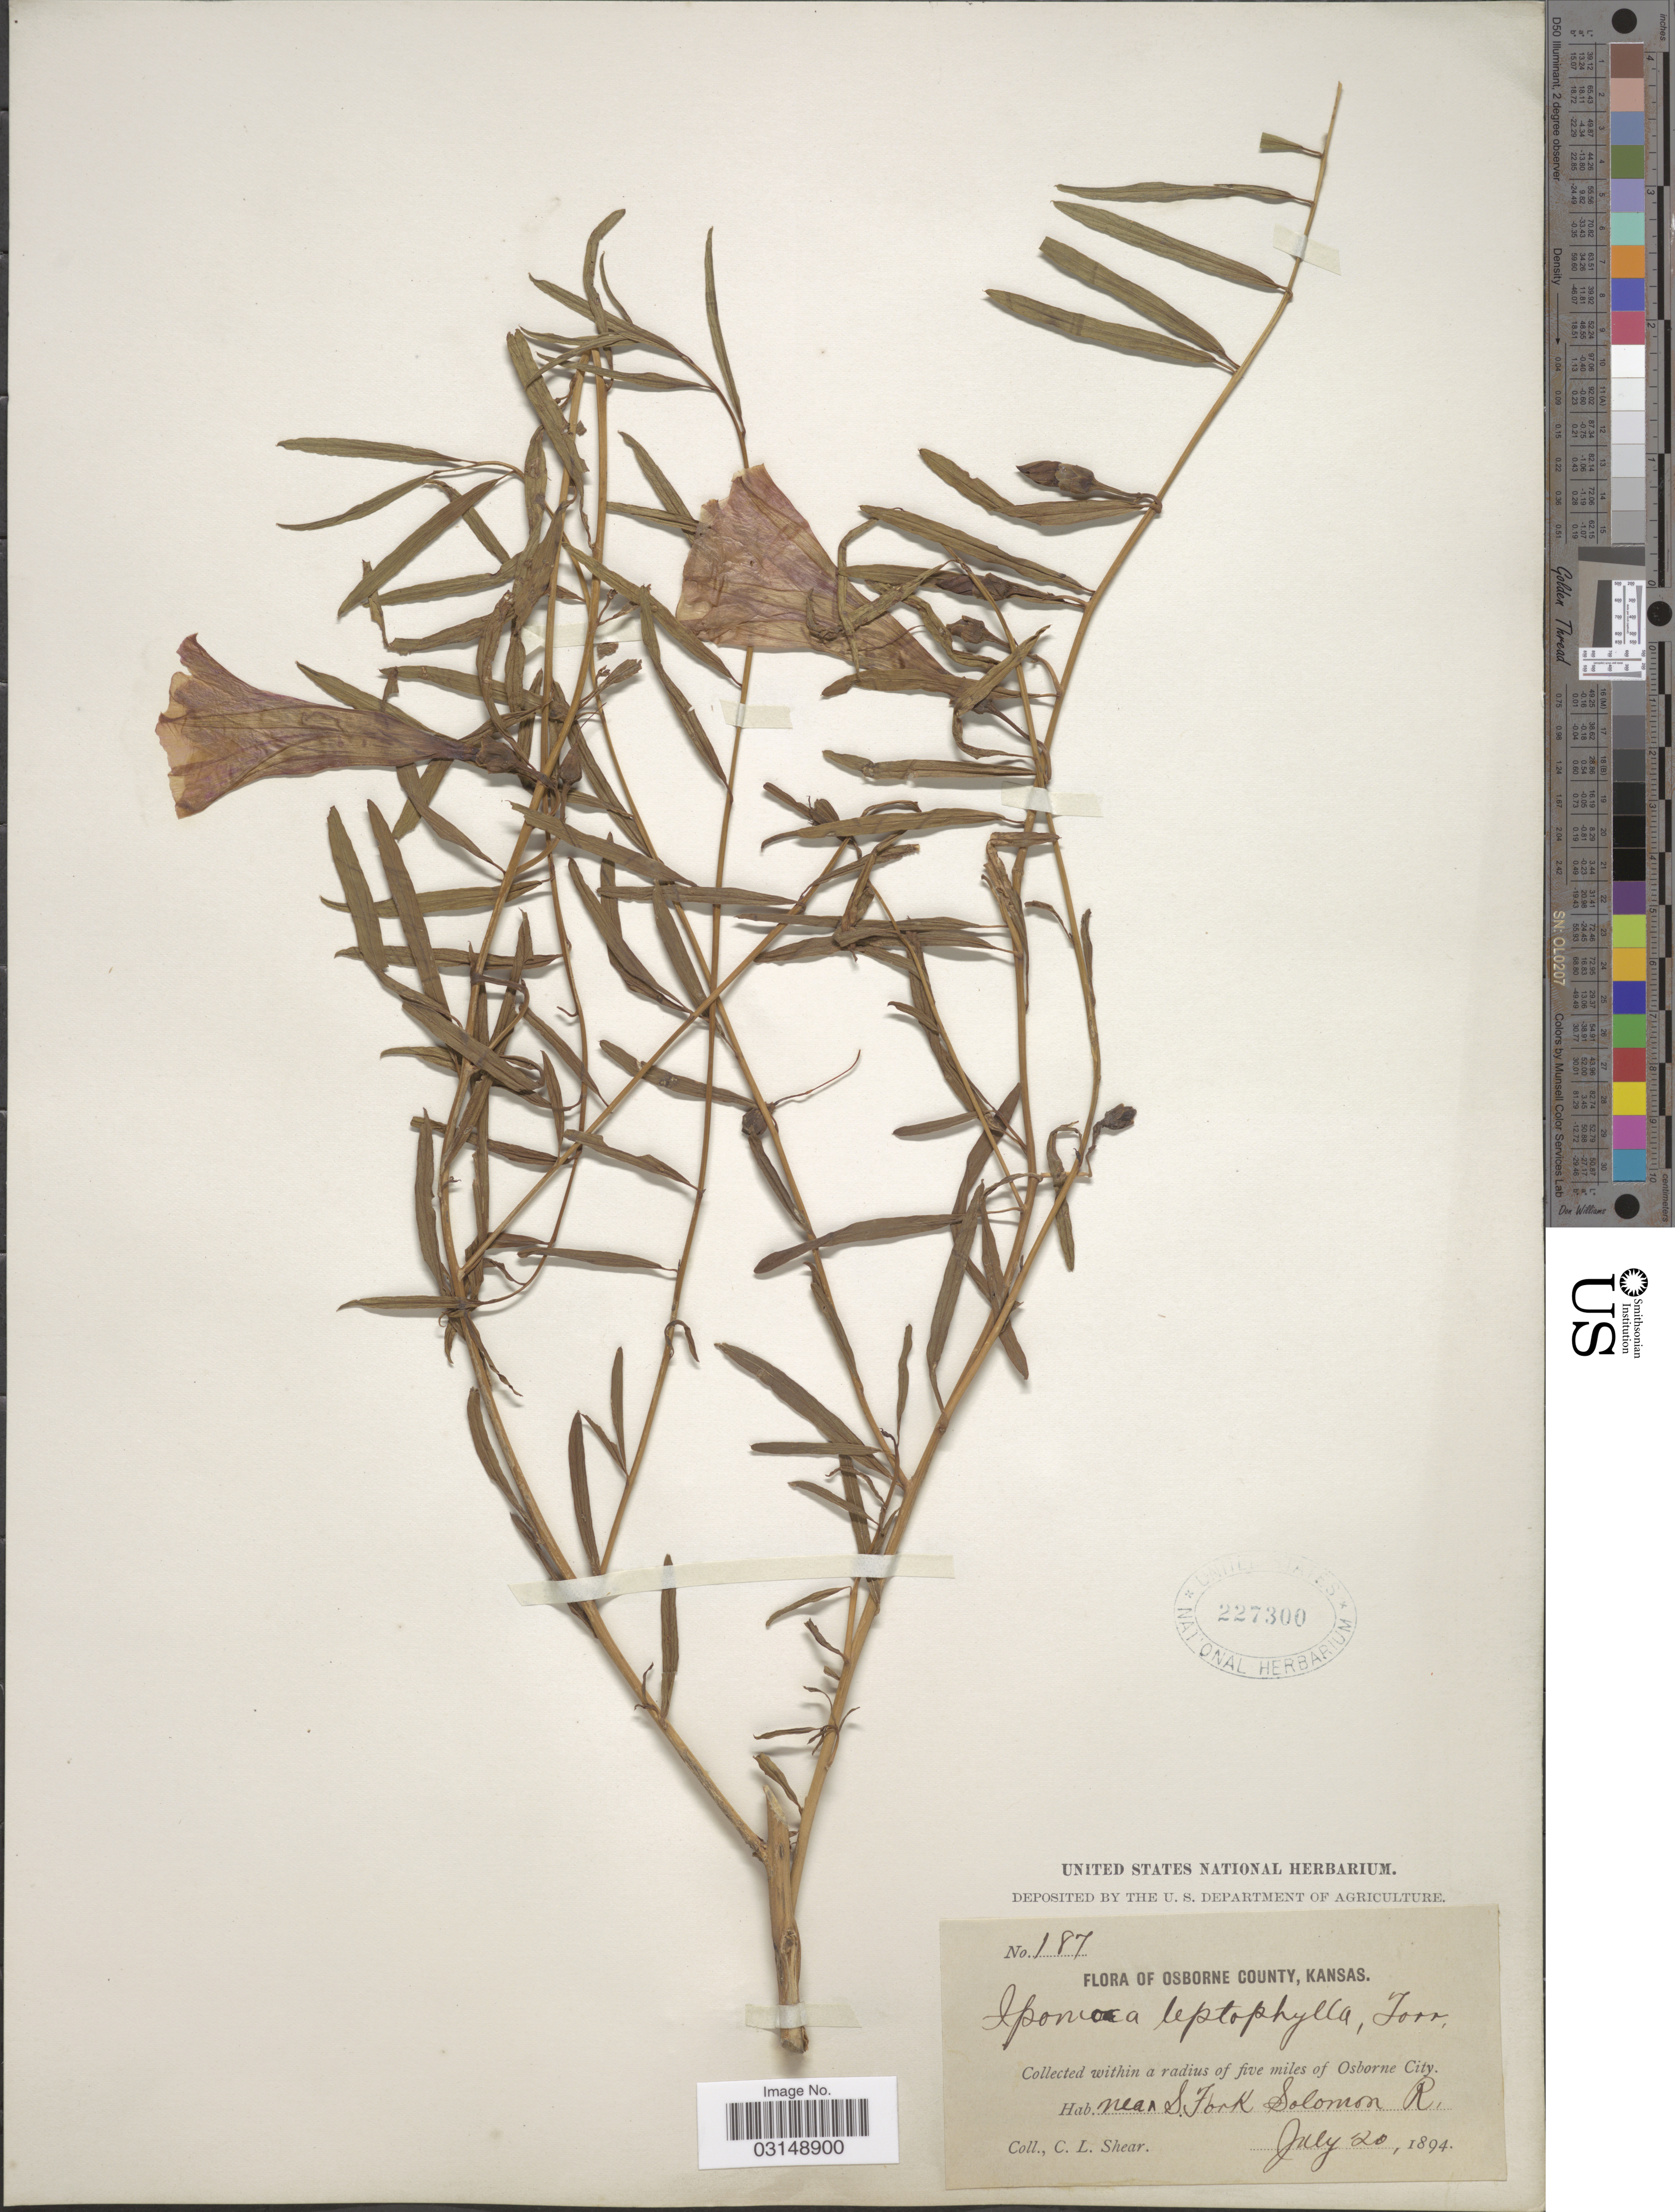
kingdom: Plantae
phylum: Tracheophyta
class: Magnoliopsida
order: Solanales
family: Convolvulaceae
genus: Ipomoea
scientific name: Ipomoea leptophylla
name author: Torr.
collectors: C. L. Shear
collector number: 187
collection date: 1894-07-20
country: United States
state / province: Kansas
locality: Osborne County. Within a radius of five miles of Osborne City, near S. Fork Solomon R.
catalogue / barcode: US 227300